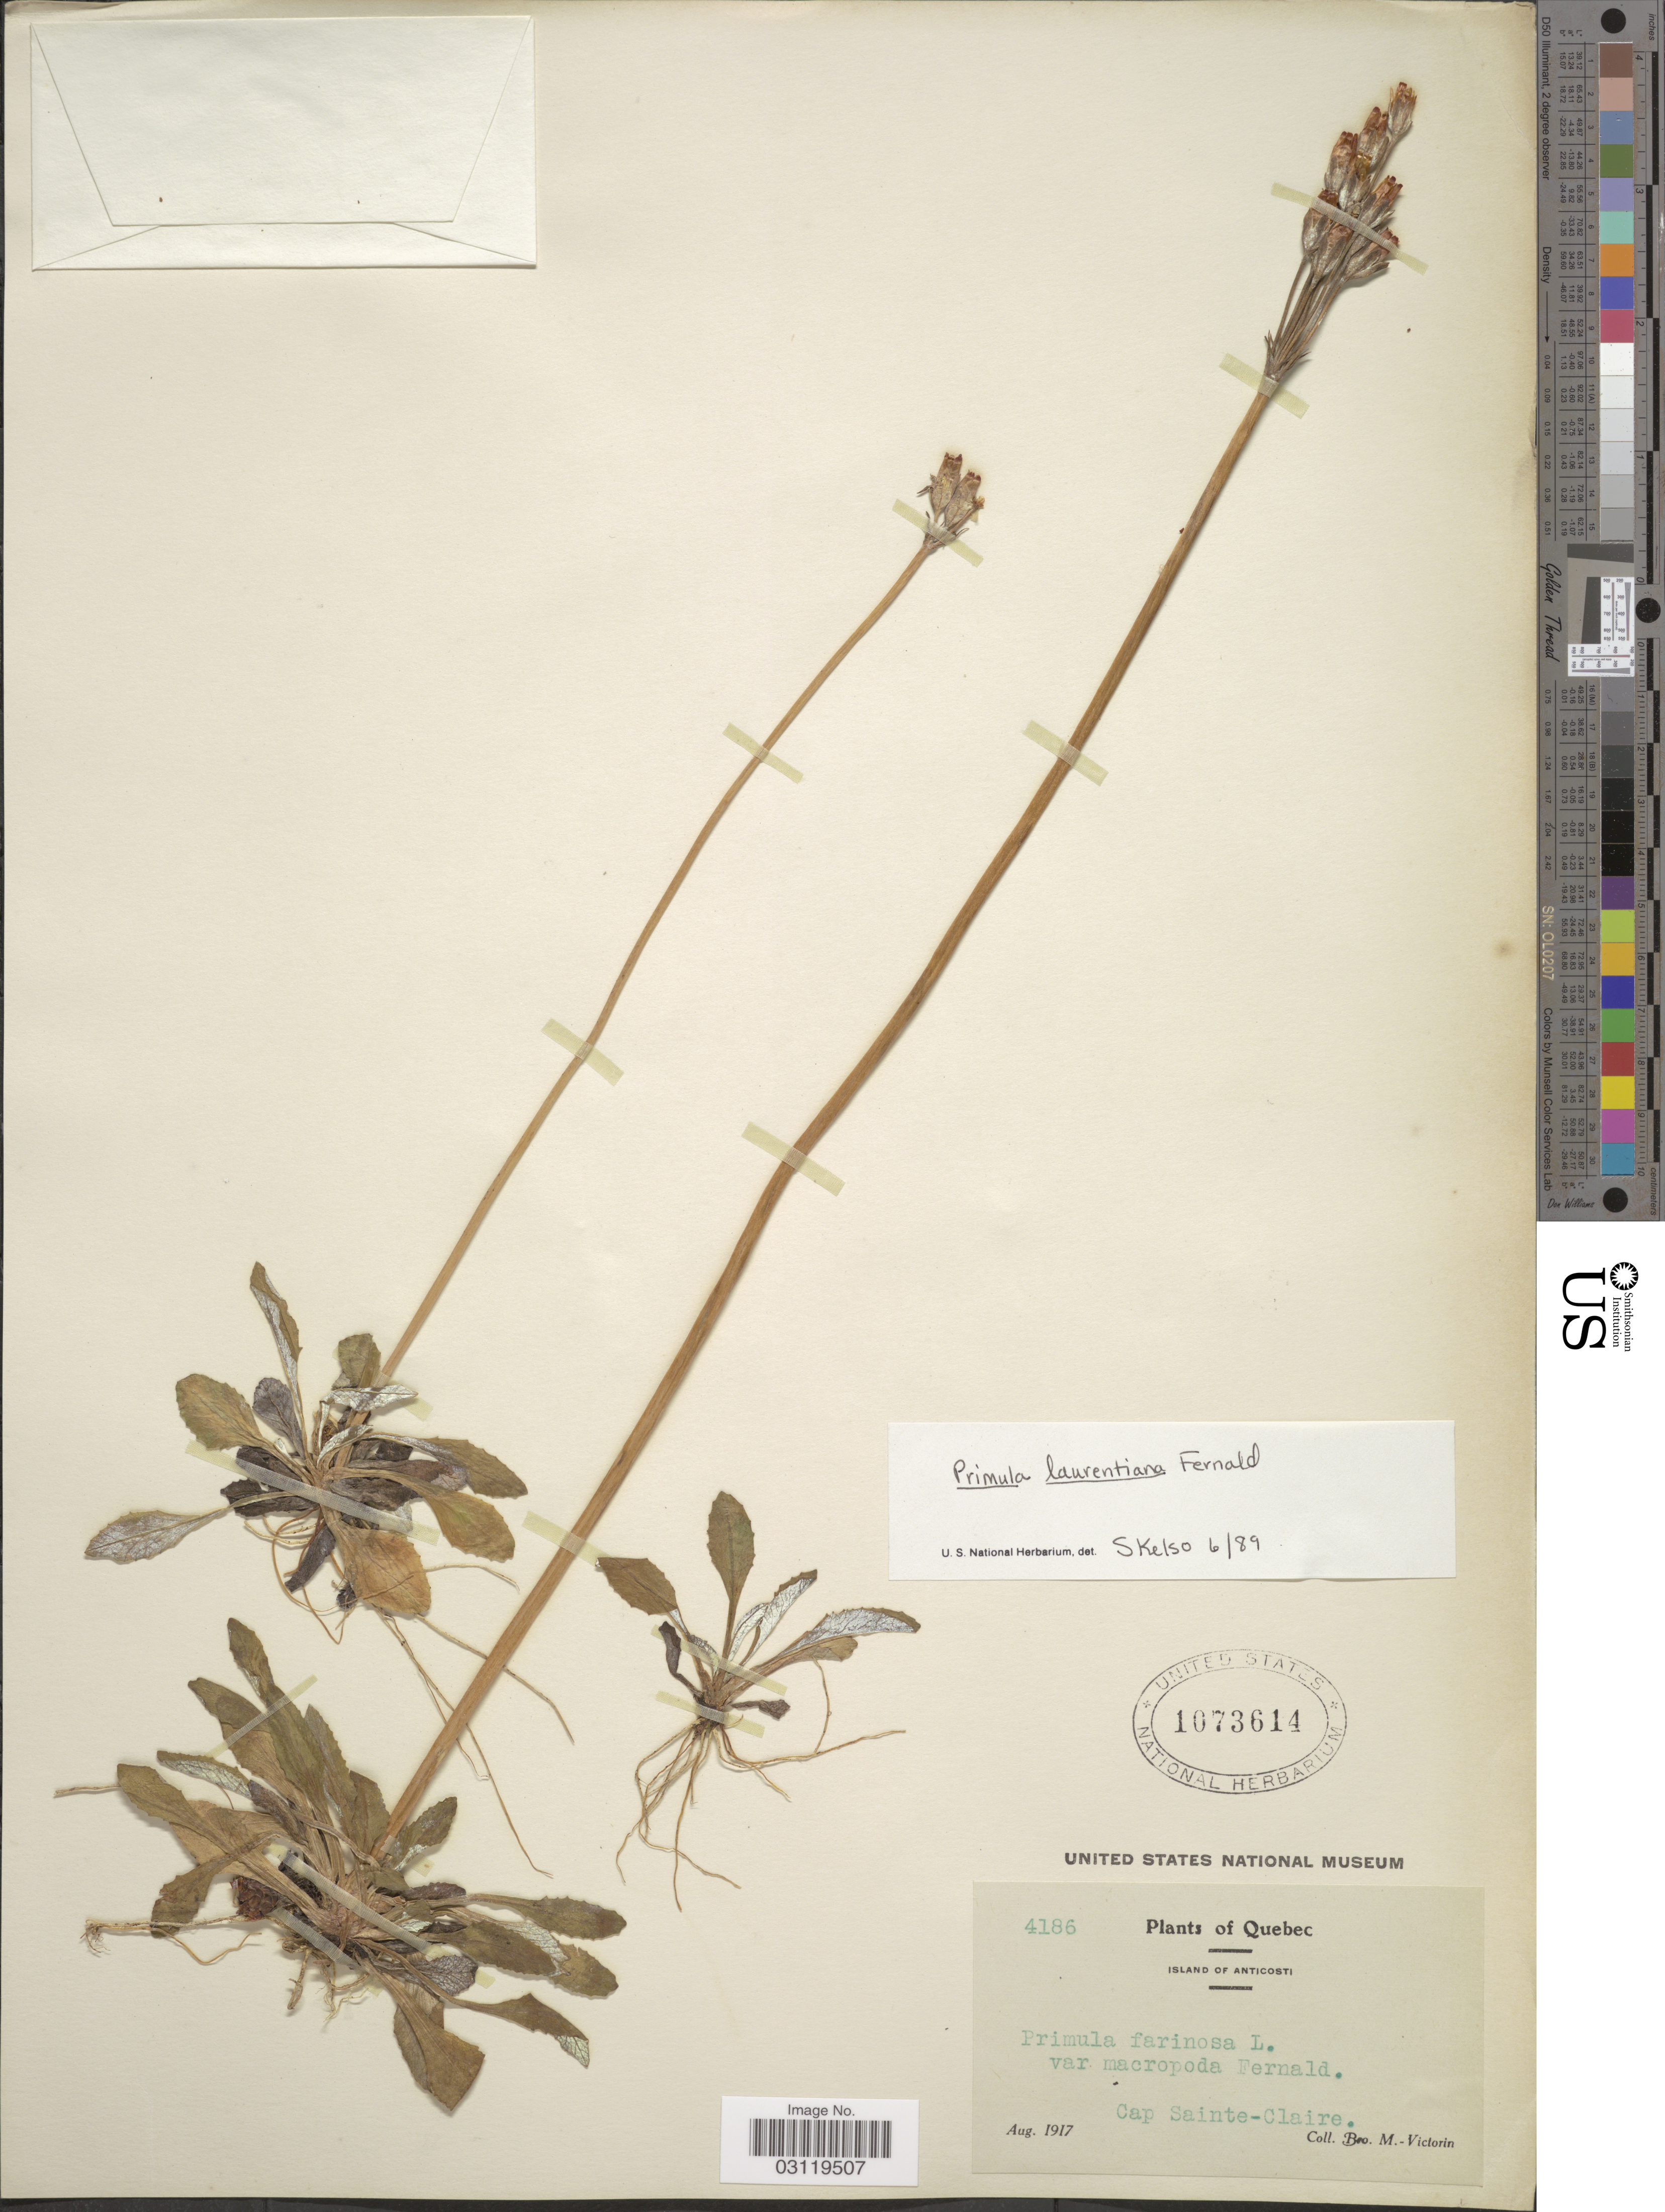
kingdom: Plantae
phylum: Tracheophyta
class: Magnoliopsida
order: Ericales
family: Primulaceae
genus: Primula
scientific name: Primula laurentiana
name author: Fernald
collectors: Fr. Marie-Victorin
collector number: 4186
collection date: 1917-08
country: Canada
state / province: Quebec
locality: Island of Anticosti. Cap Sainte-Claire.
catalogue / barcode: US 1073614